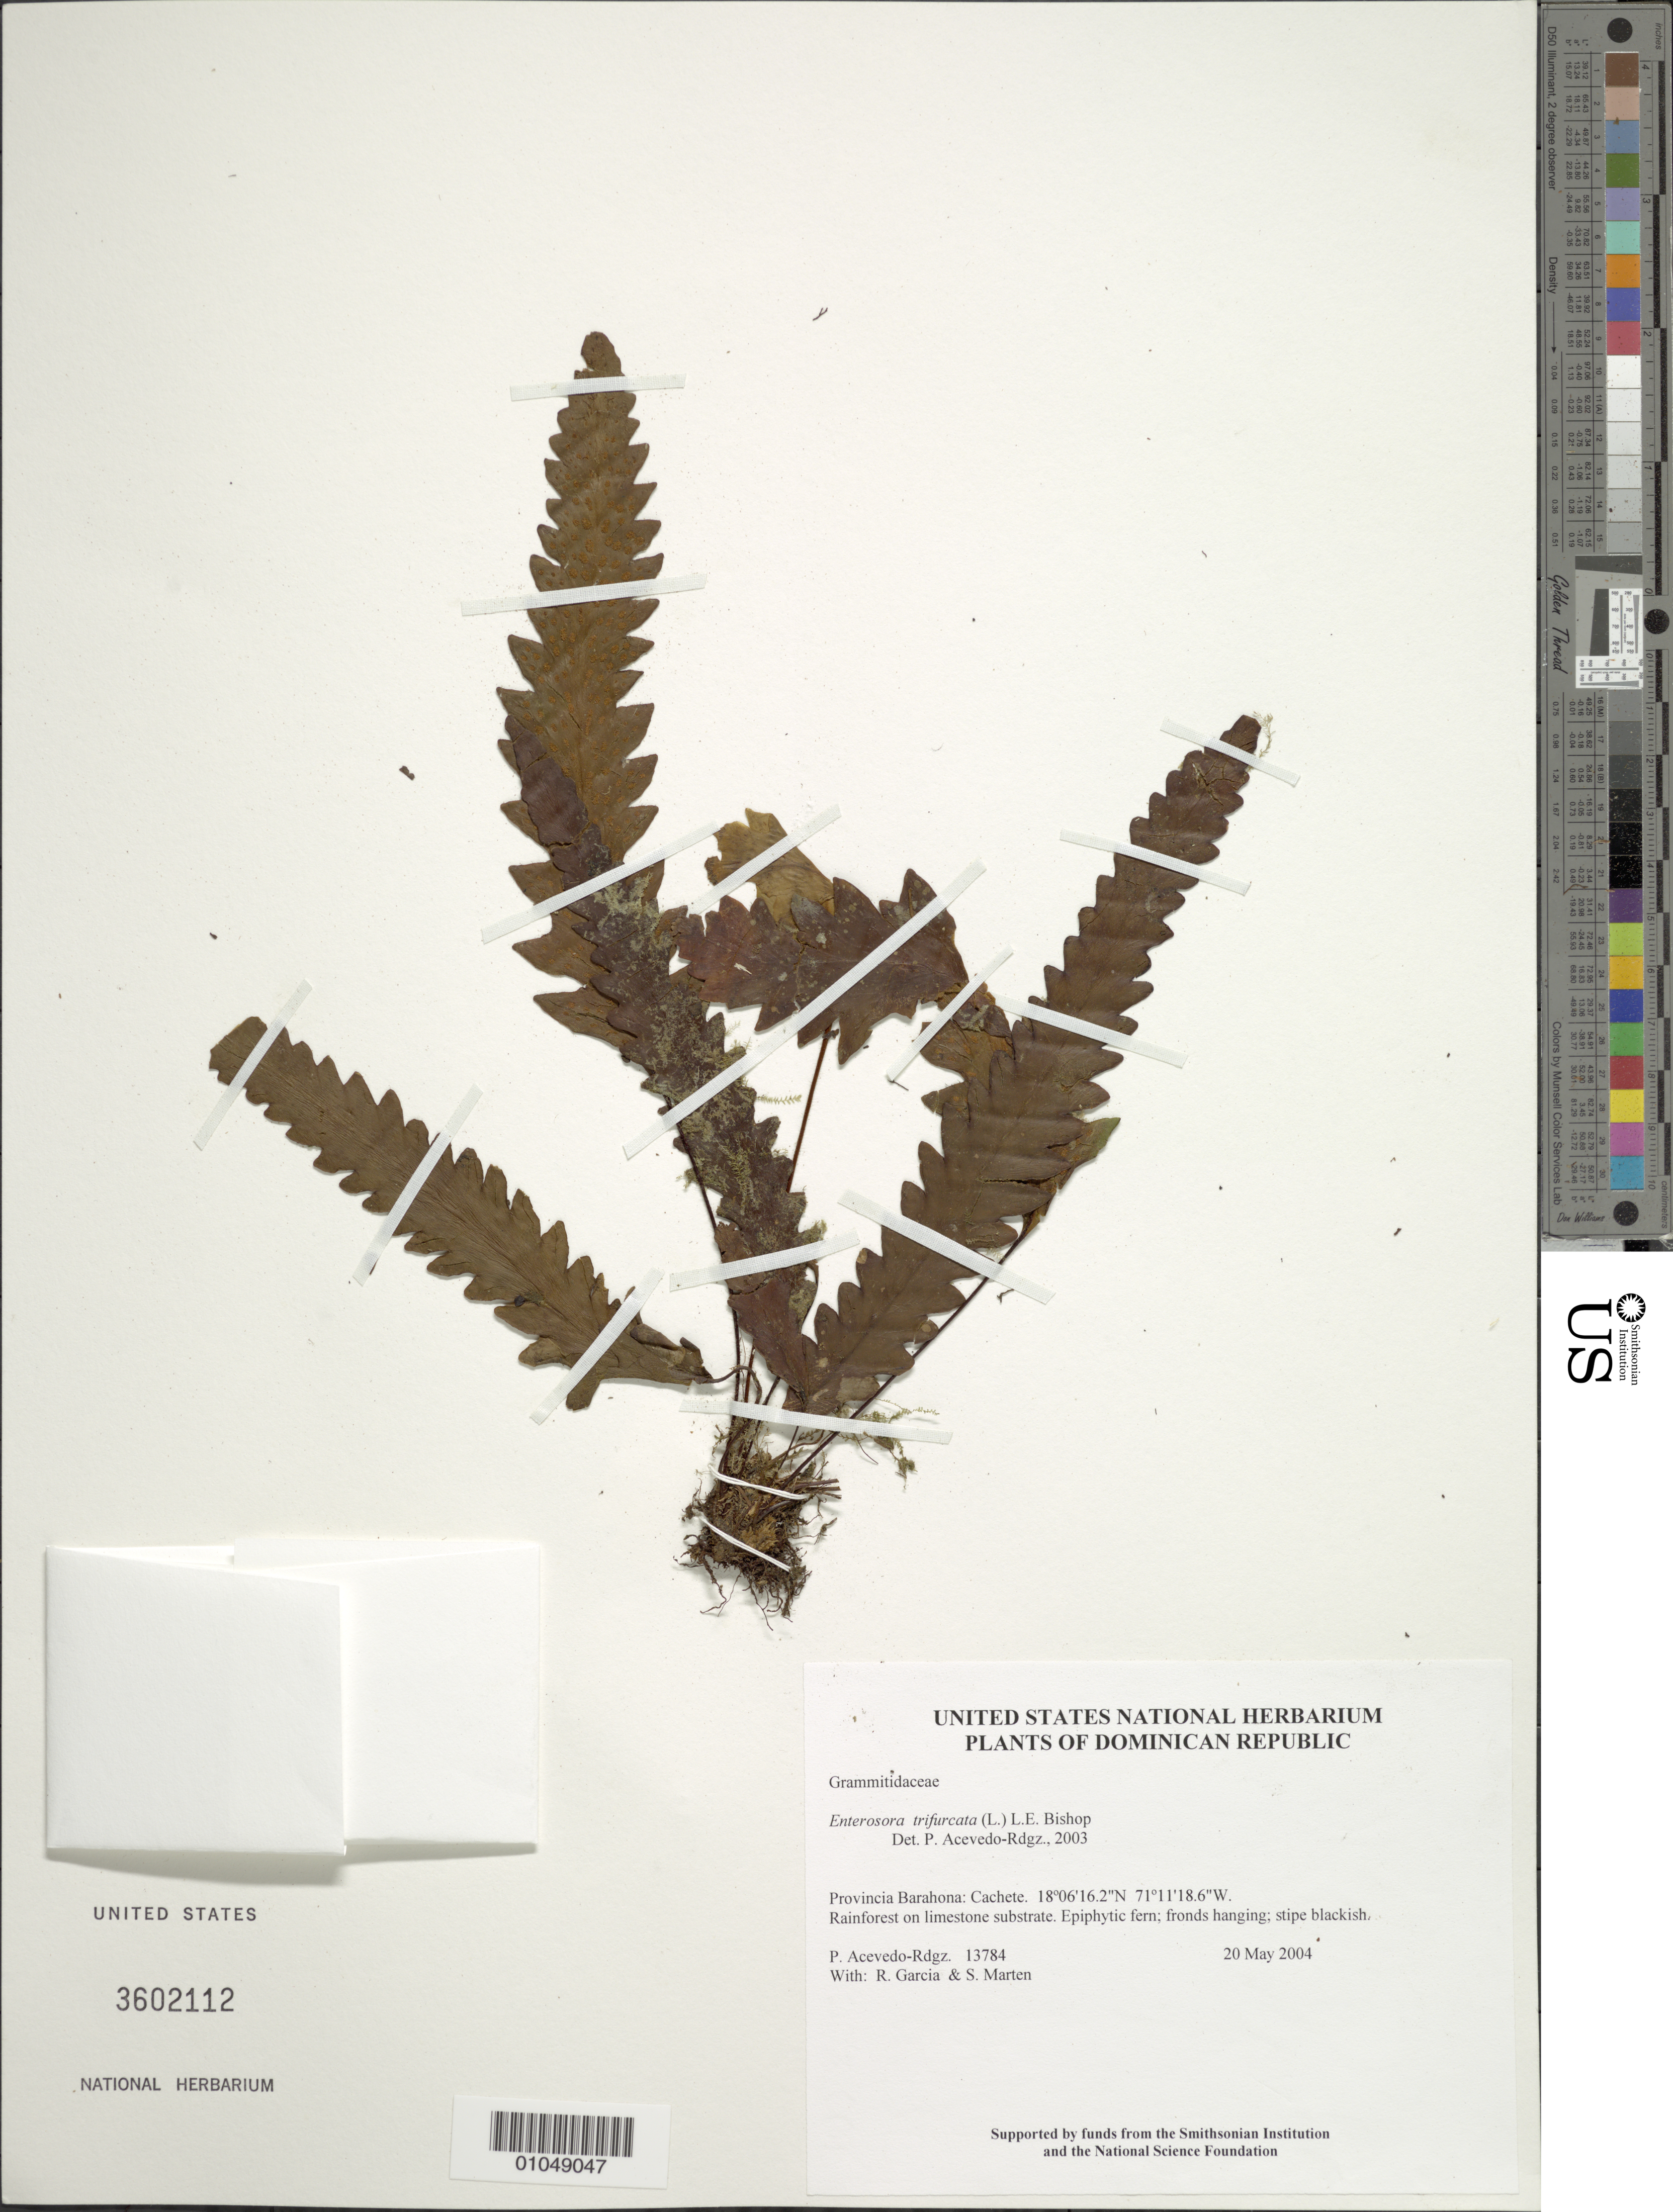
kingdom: Plantae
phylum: Tracheophyta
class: Polypodiopsida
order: Polypodiales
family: Polypodiaceae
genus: Enterosora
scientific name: Enterosora trifurcata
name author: (L.) L.E. Bishop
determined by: Acevedo-Rodríguez, P., (BOT), Smithsonian Institution - National Museum of Natural History (UNITED STATES)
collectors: P. Acevedo-Rodr., R. G. García & S. Marten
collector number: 13784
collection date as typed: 20 May 2004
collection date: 2004-05-20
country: Dominican Republic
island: Hispaniola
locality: Provincia Barahona: Cachete.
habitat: Rainforest on limestone substrate.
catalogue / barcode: US 3602112